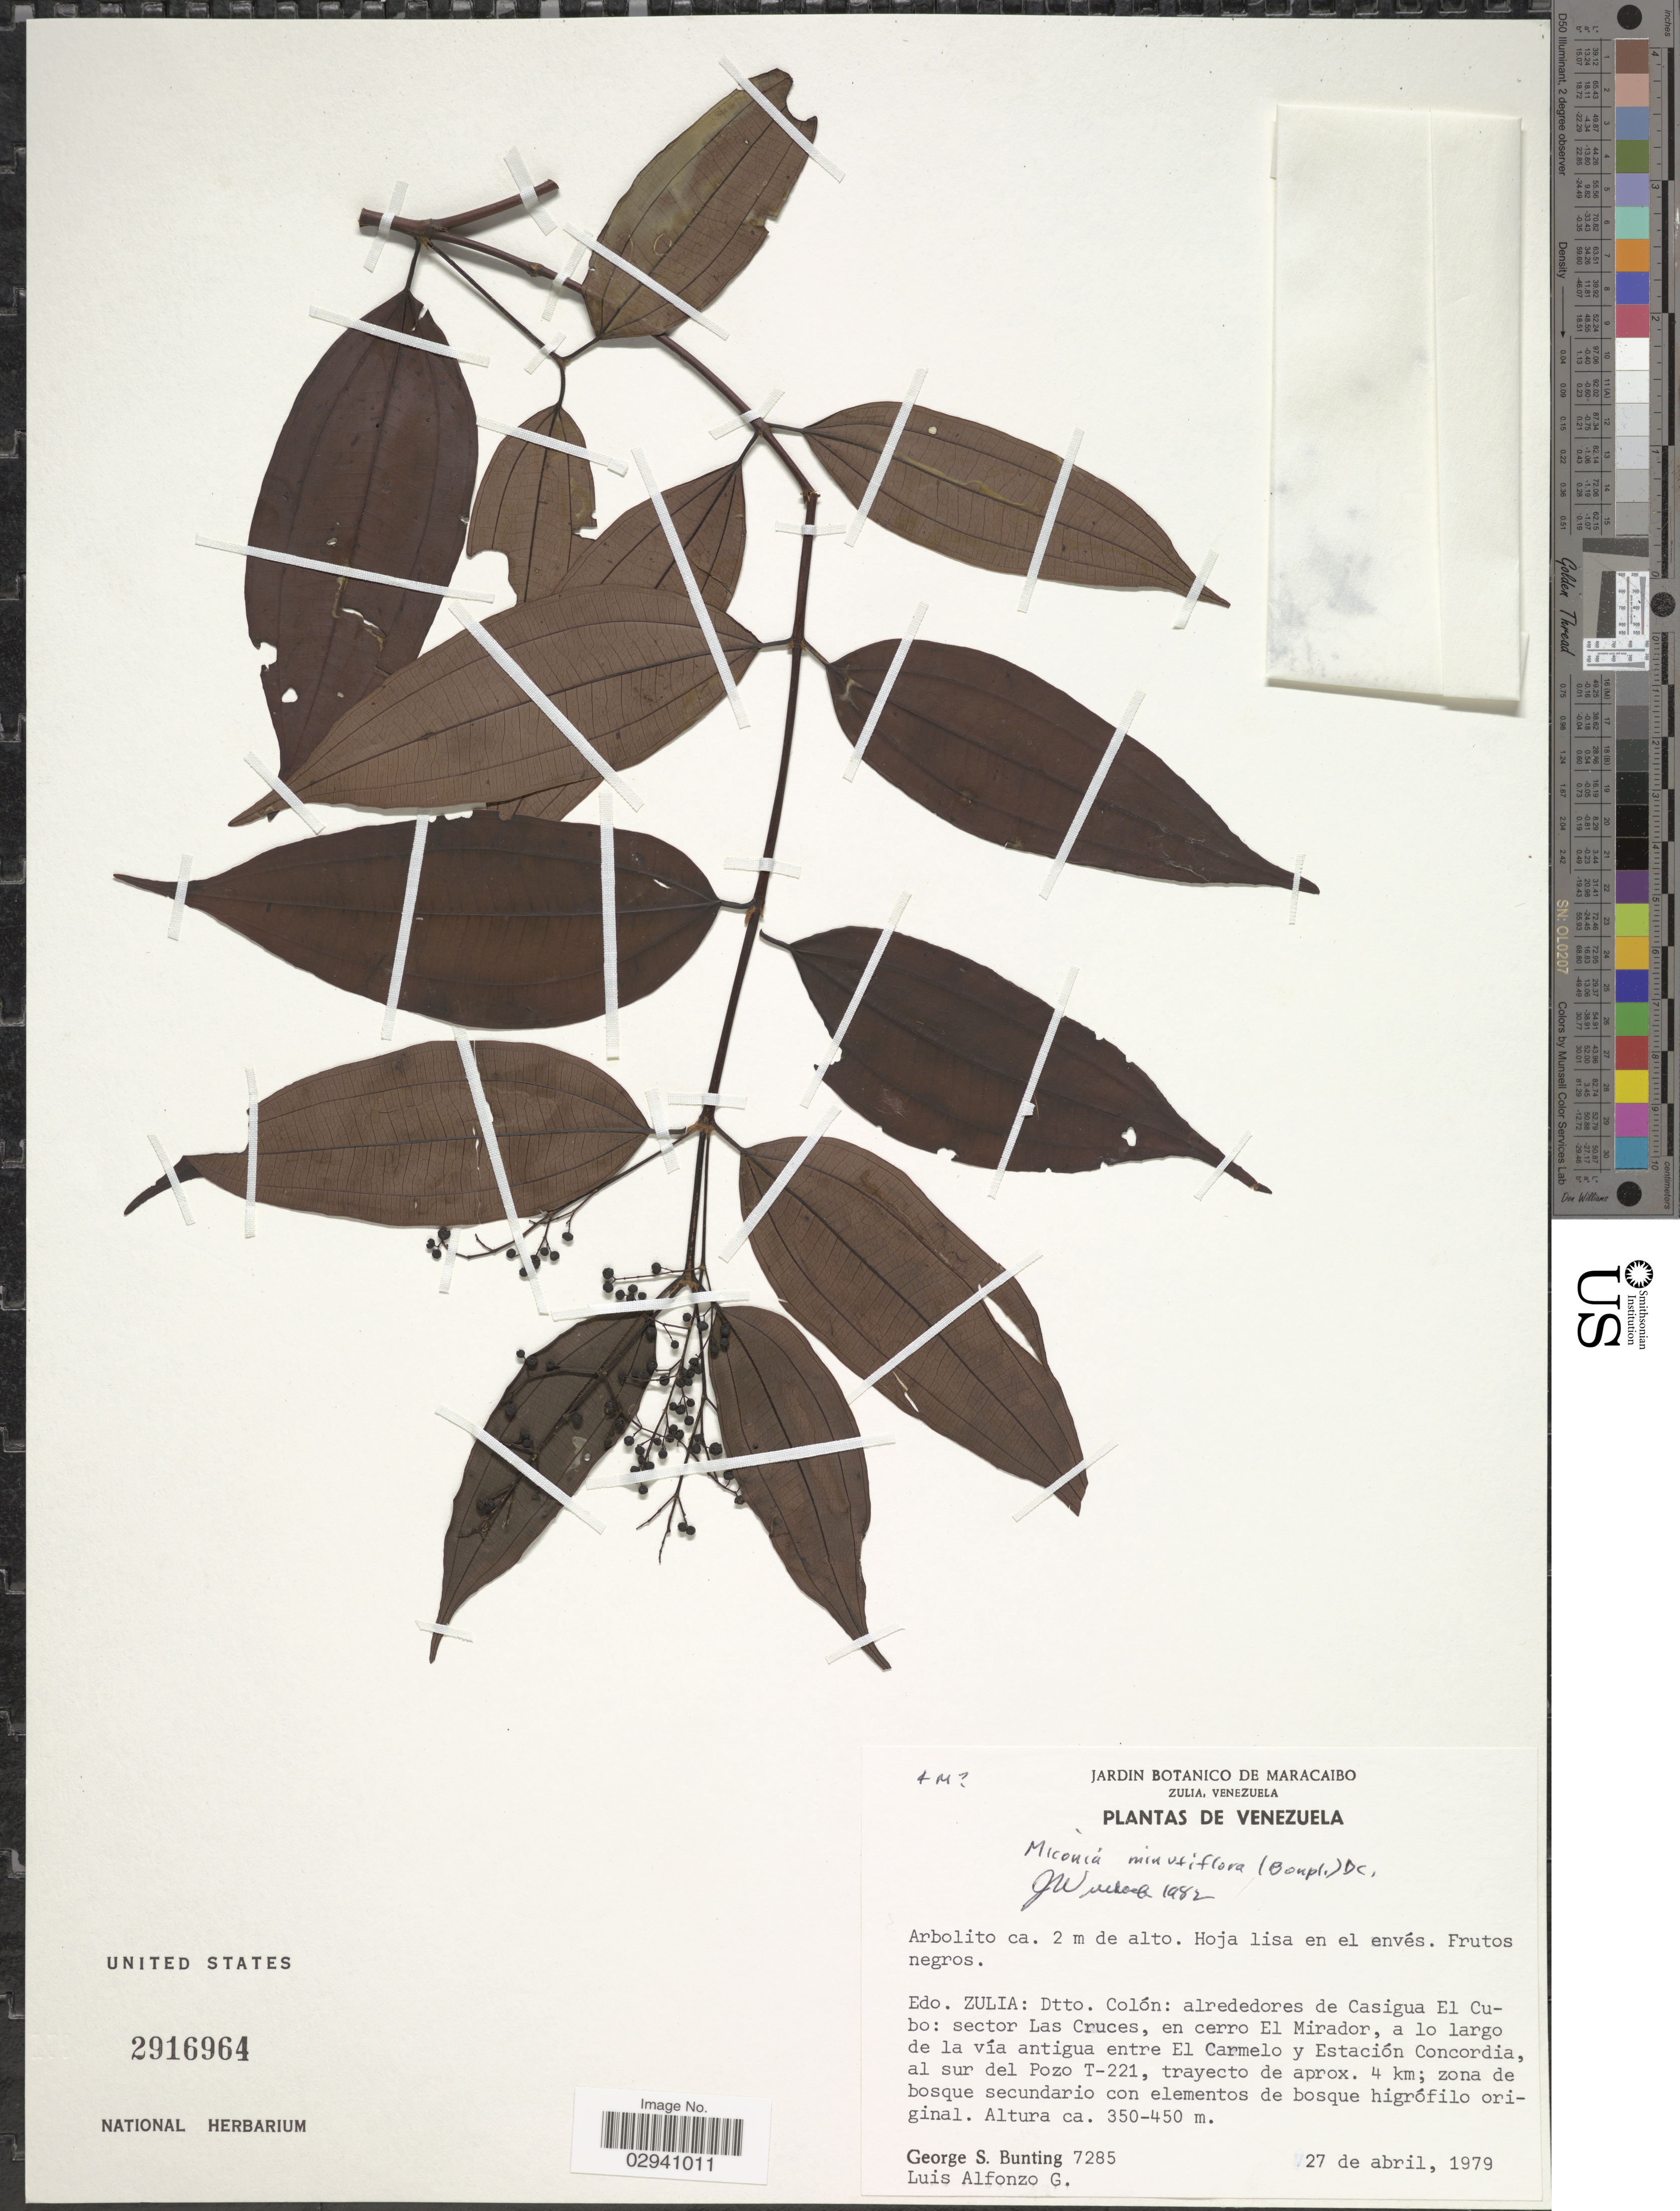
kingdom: Plantae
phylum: Tracheophyta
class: Magnoliopsida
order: Myrtales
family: Melastomataceae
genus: Miconia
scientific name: Miconia minutiflora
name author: (Bonpl.) DC.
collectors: G. S. Bunting & L. Alfonzo G.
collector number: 7285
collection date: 1979-04-27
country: Venezuela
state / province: Zulia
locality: Edo. Zulia: Dtto. Colón: alrededores de Casigua El Cubo: sector Las Cruces, en cerro El Mirador, a lo largo de la vía antigua entre El Carmelo y Estación Concordia, al sur del Pozo T-221, trayecto de aprox. 4.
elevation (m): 350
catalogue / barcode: US 2916964